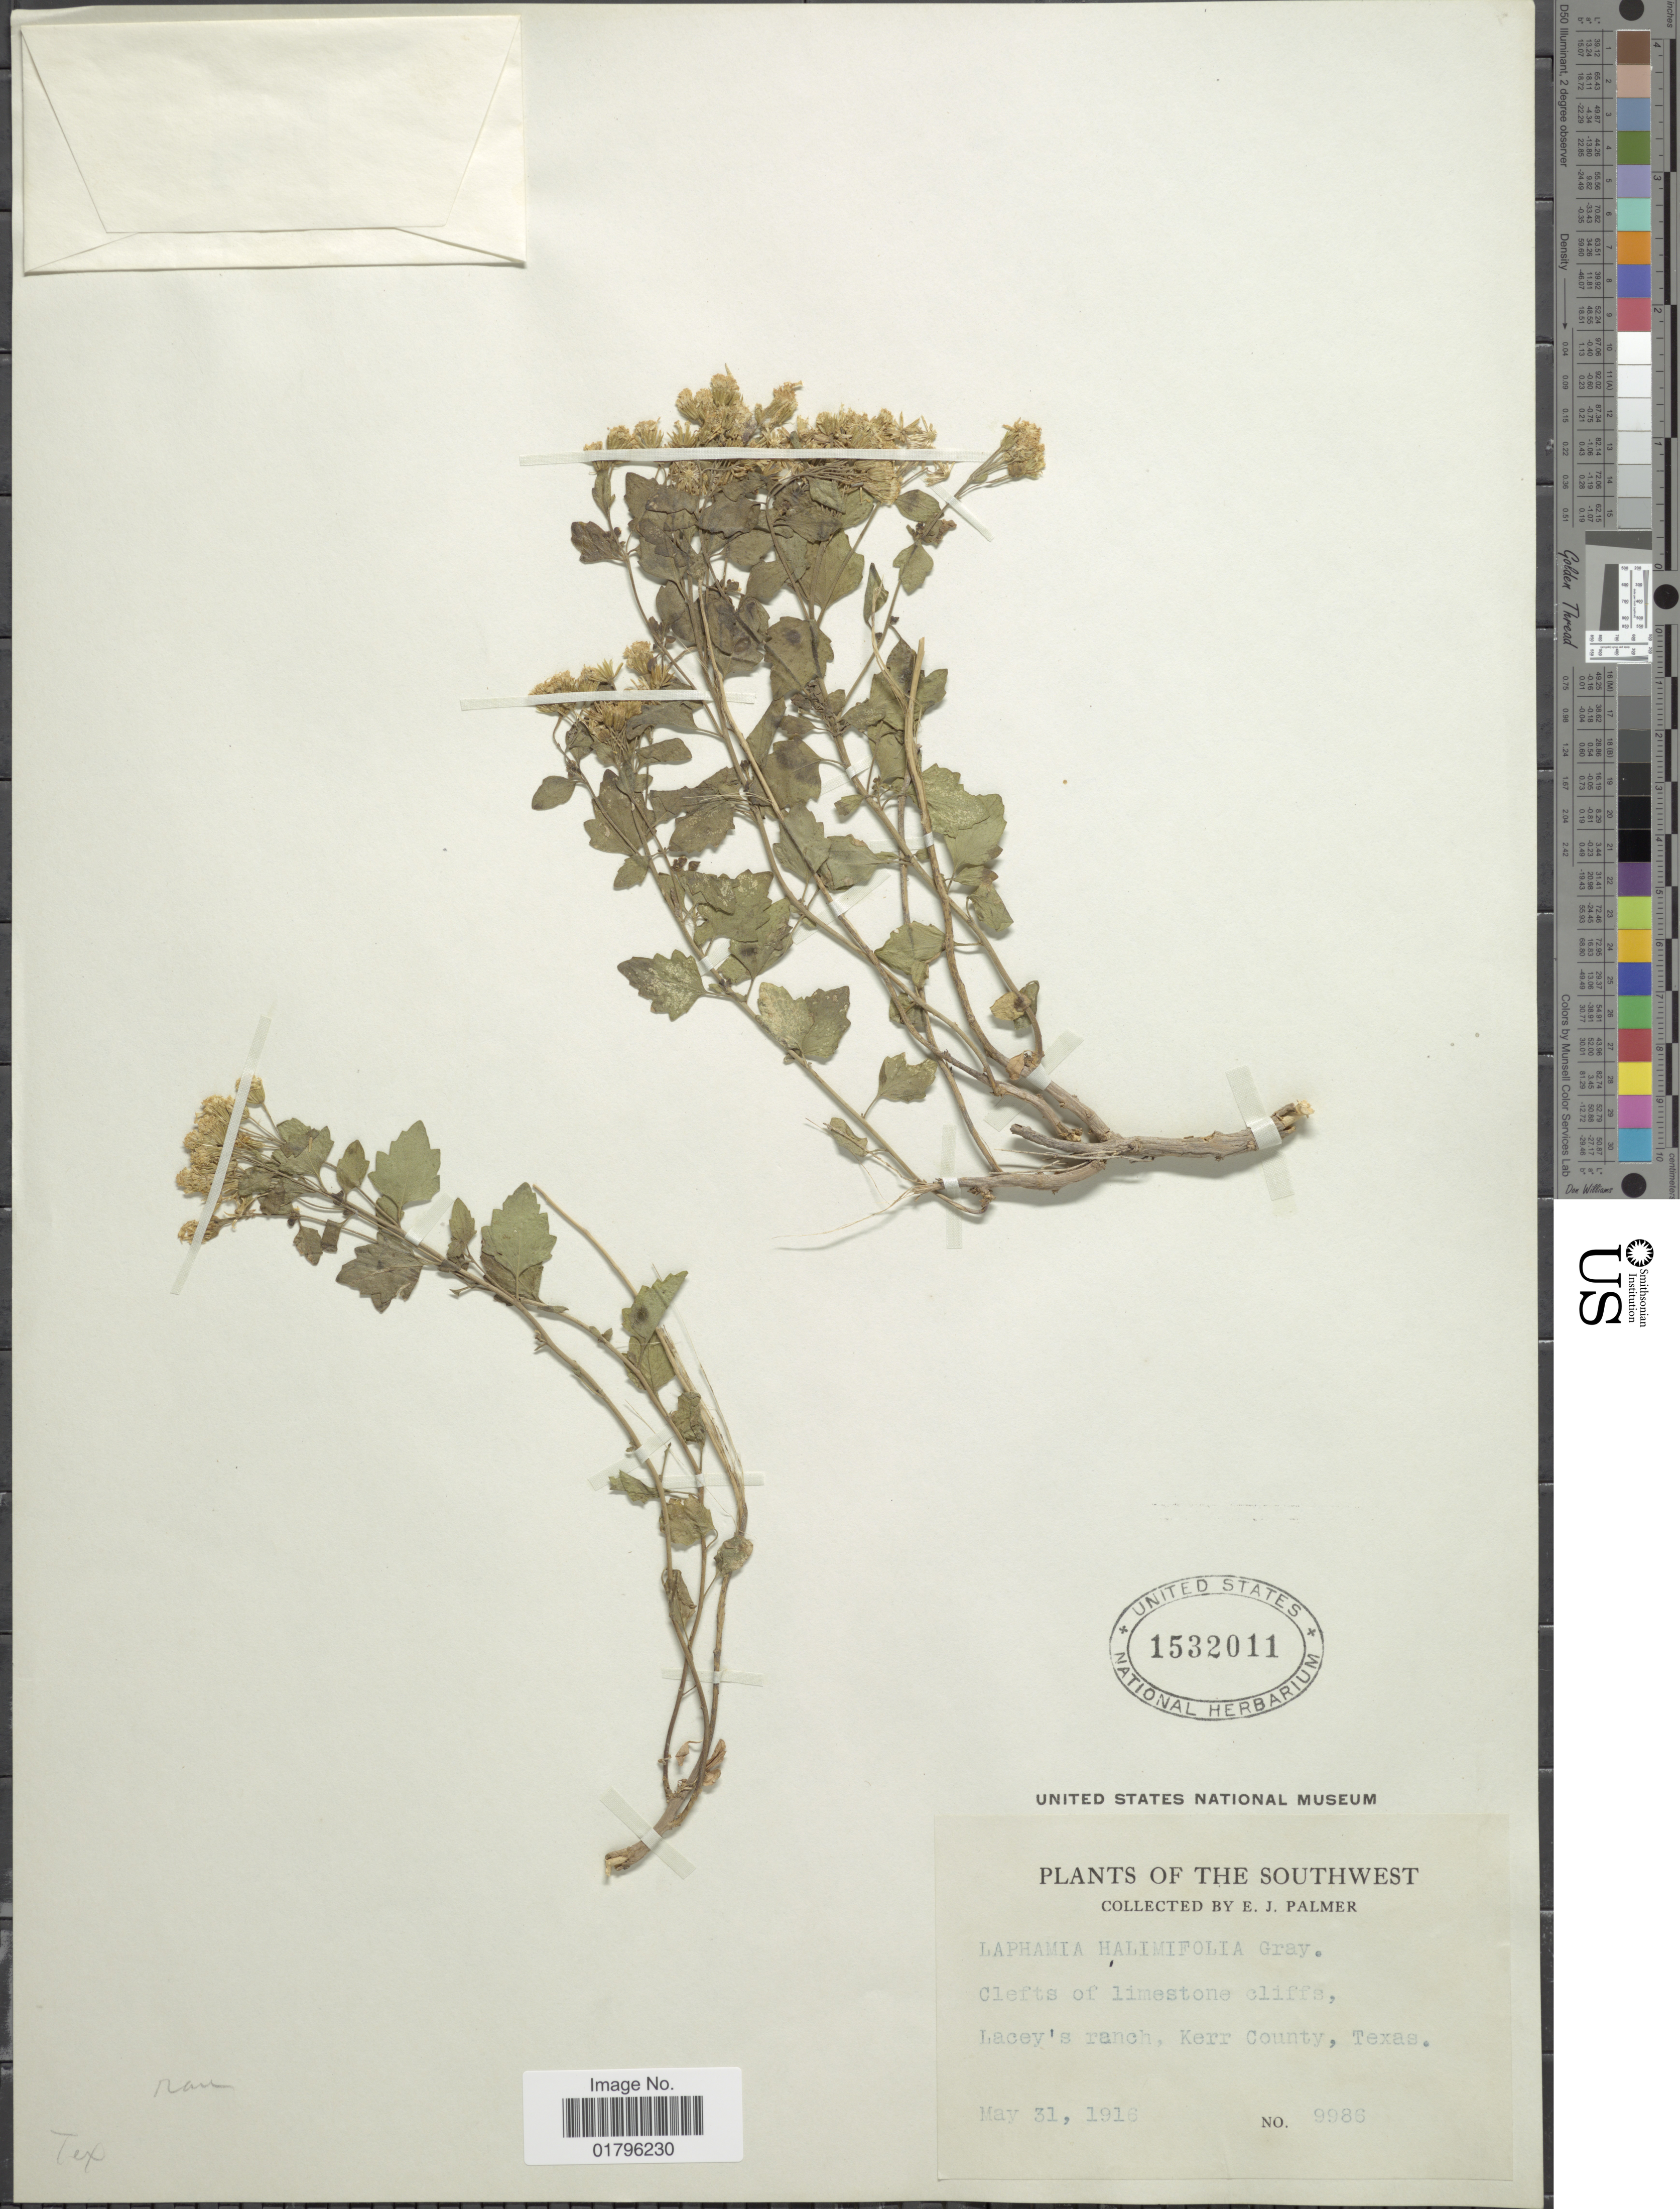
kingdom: Plantae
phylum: Tracheophyta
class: Magnoliopsida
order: Asterales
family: Asteraceae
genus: Perityle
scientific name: Perityle halimifolia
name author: A. Gray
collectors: E. J. Palmer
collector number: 9986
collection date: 1916-05-31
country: United States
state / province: Texas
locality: Southwest. Lacey's ranch, Kerr County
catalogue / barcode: US 1532011